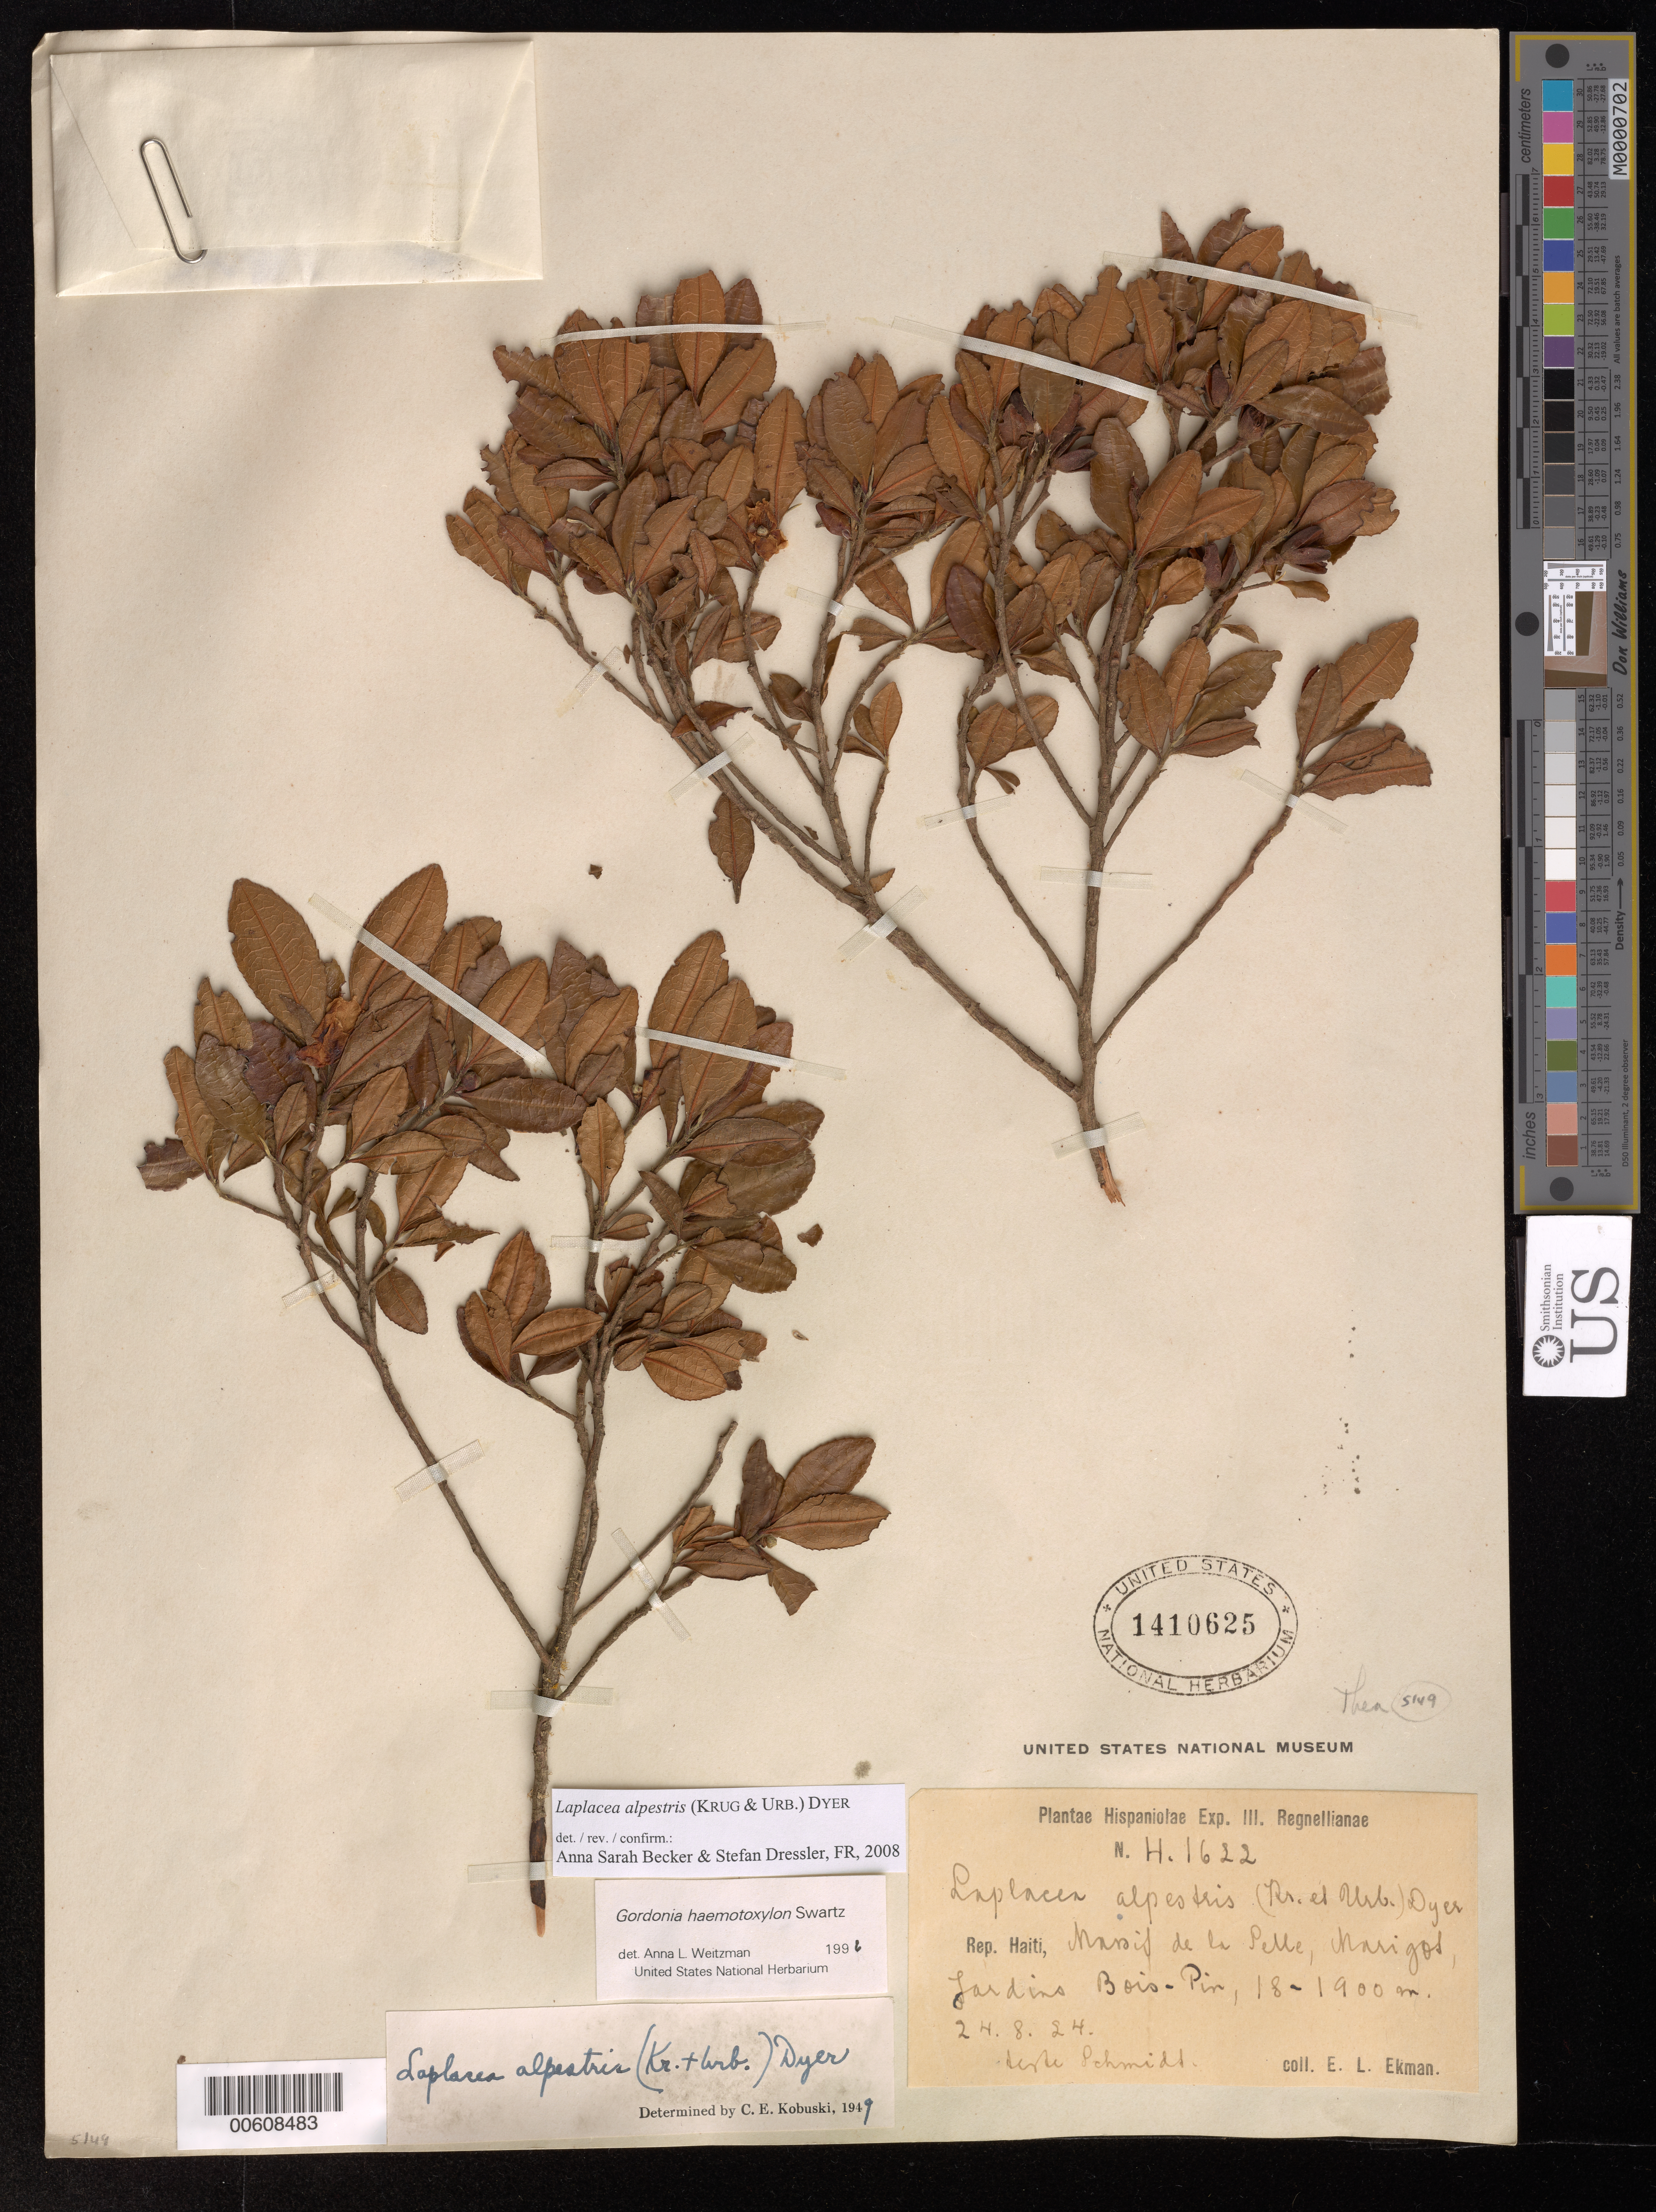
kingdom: Plantae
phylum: Tracheophyta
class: Magnoliopsida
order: Ericales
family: Theaceae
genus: Laplacea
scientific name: Laplacea alpestris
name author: (Krug & Urb.) Dyer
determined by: Schmidt, O. C.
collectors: E. L. Ekman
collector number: H 1622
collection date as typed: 24 Aug 1924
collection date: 1924-08-24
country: Haiti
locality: Massif de la Selle, Marigot, Jardins Bois-Pin.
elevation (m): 1800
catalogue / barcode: US 1410625